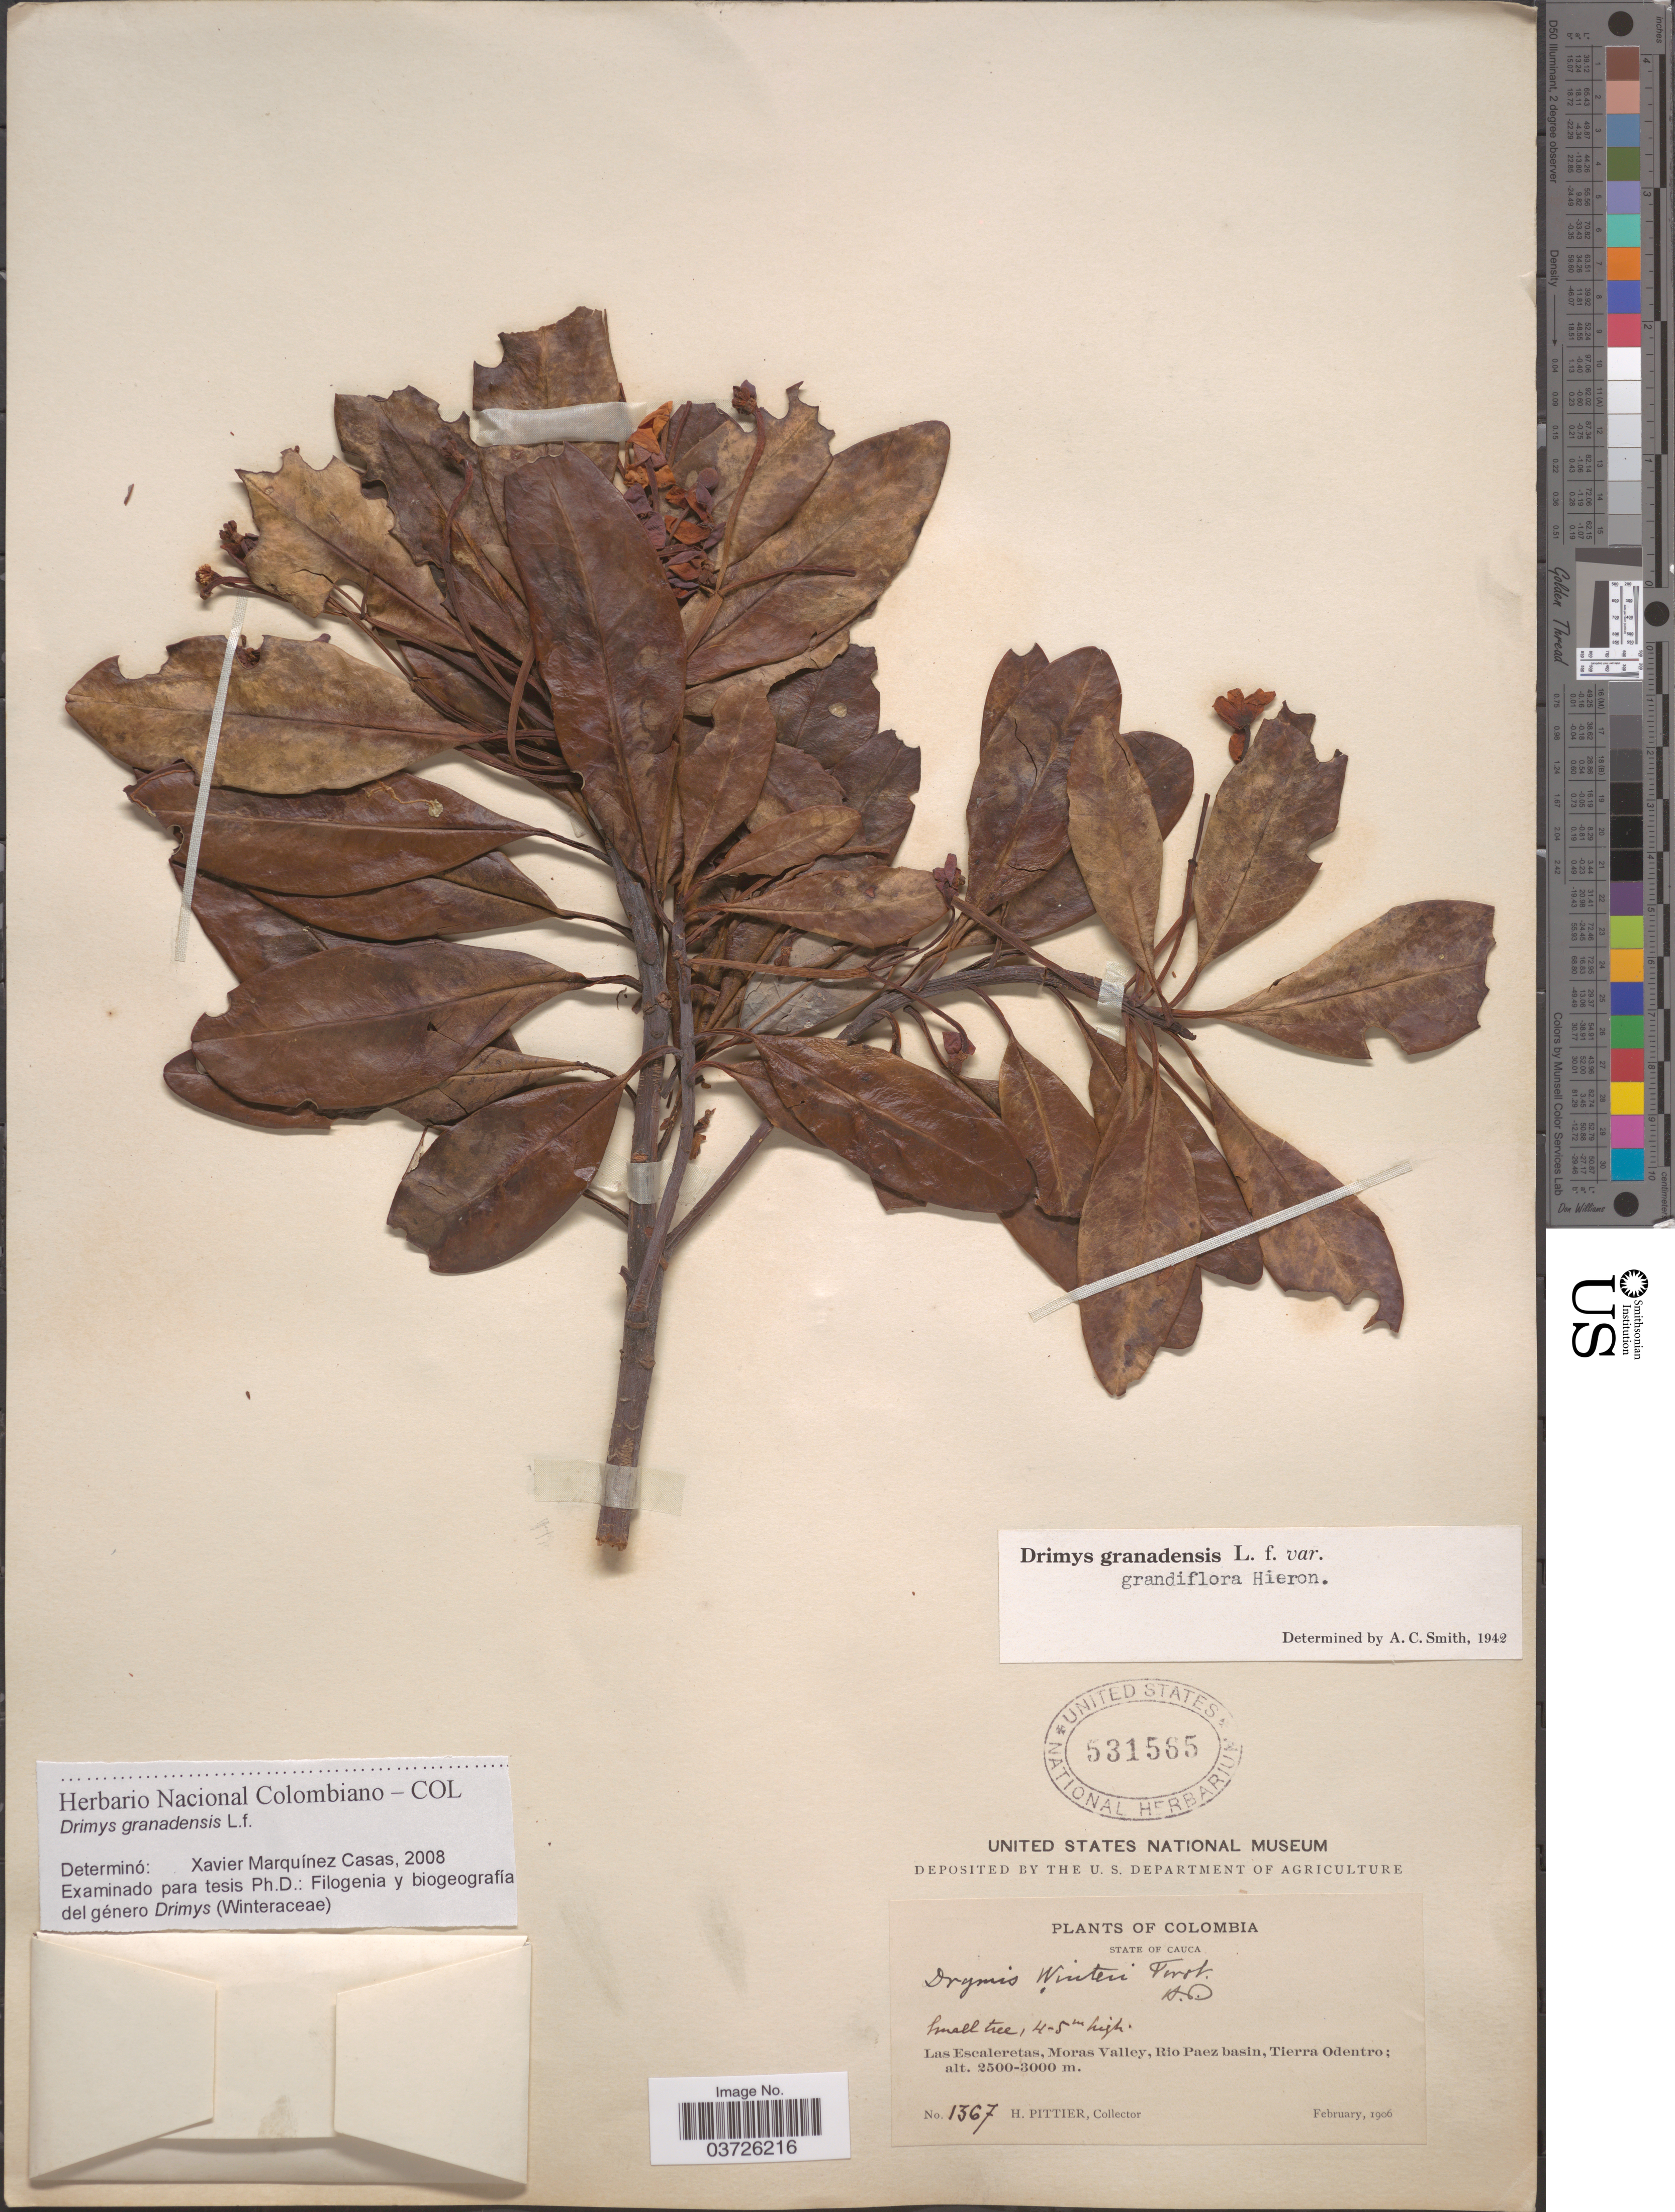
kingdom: Plantae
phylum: Tracheophyta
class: Magnoliopsida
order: Canellales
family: Winteraceae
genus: Drimys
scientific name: Drimys granadensis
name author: L. f.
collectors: H. F. Pittier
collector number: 1367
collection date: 1906-02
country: Colombia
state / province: Cauca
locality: Las Escaleretas, Moras Valley, Rio Paez basin, Tierra Odentro.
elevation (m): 2500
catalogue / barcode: US 531565